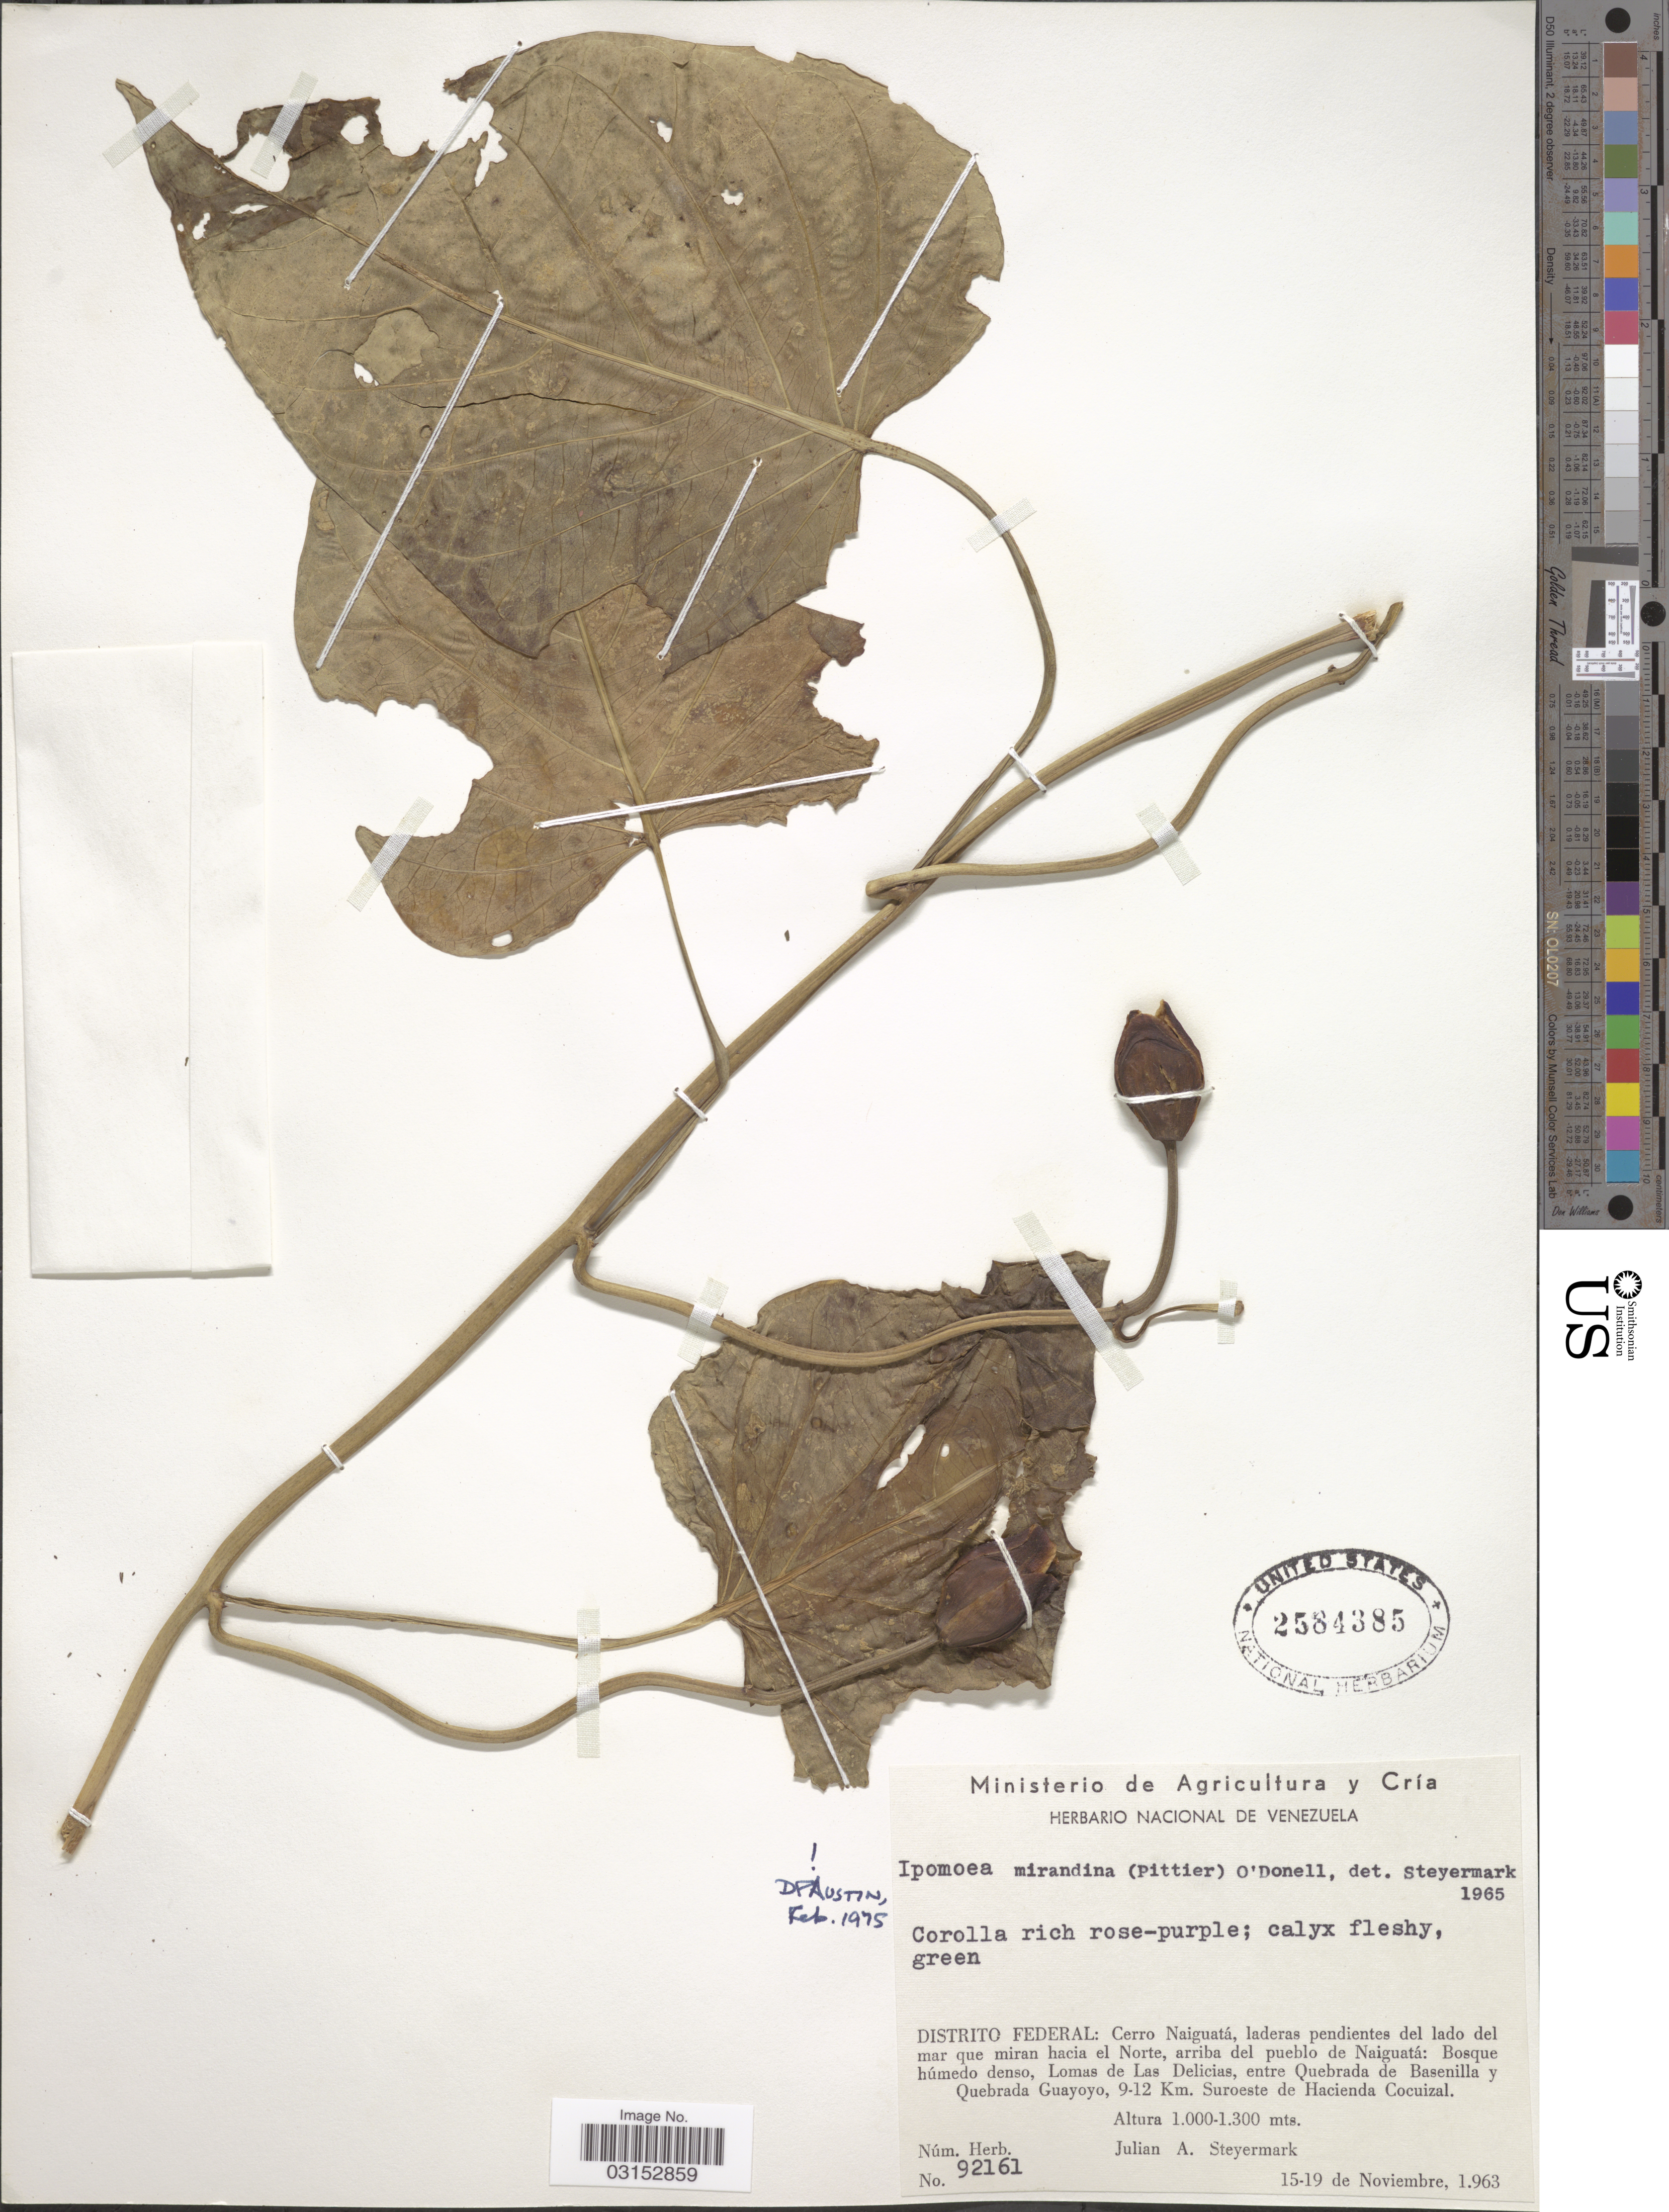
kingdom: Plantae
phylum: Tracheophyta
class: Magnoliopsida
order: Solanales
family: Convolvulaceae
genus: Ipomoea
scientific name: Ipomoea mirandina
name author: (Pittier) O'Donell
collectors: J. Steyermark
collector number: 92161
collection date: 1963-11-15/1963-11-19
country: Venezuela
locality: Distrito Federal: Cerro Naiguatá, laderas pendientes del lado del mar que miran hacia el Norte, arriba del pueblo de Naiguatá: Bosque húmedo denso, Lomas de Las Delicias, entre Quebrada de Basenilla y Quebrada Guayoyo, 9-12 Km. Suroeste de Hacienda Cocuizal.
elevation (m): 1000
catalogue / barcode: US 2584385